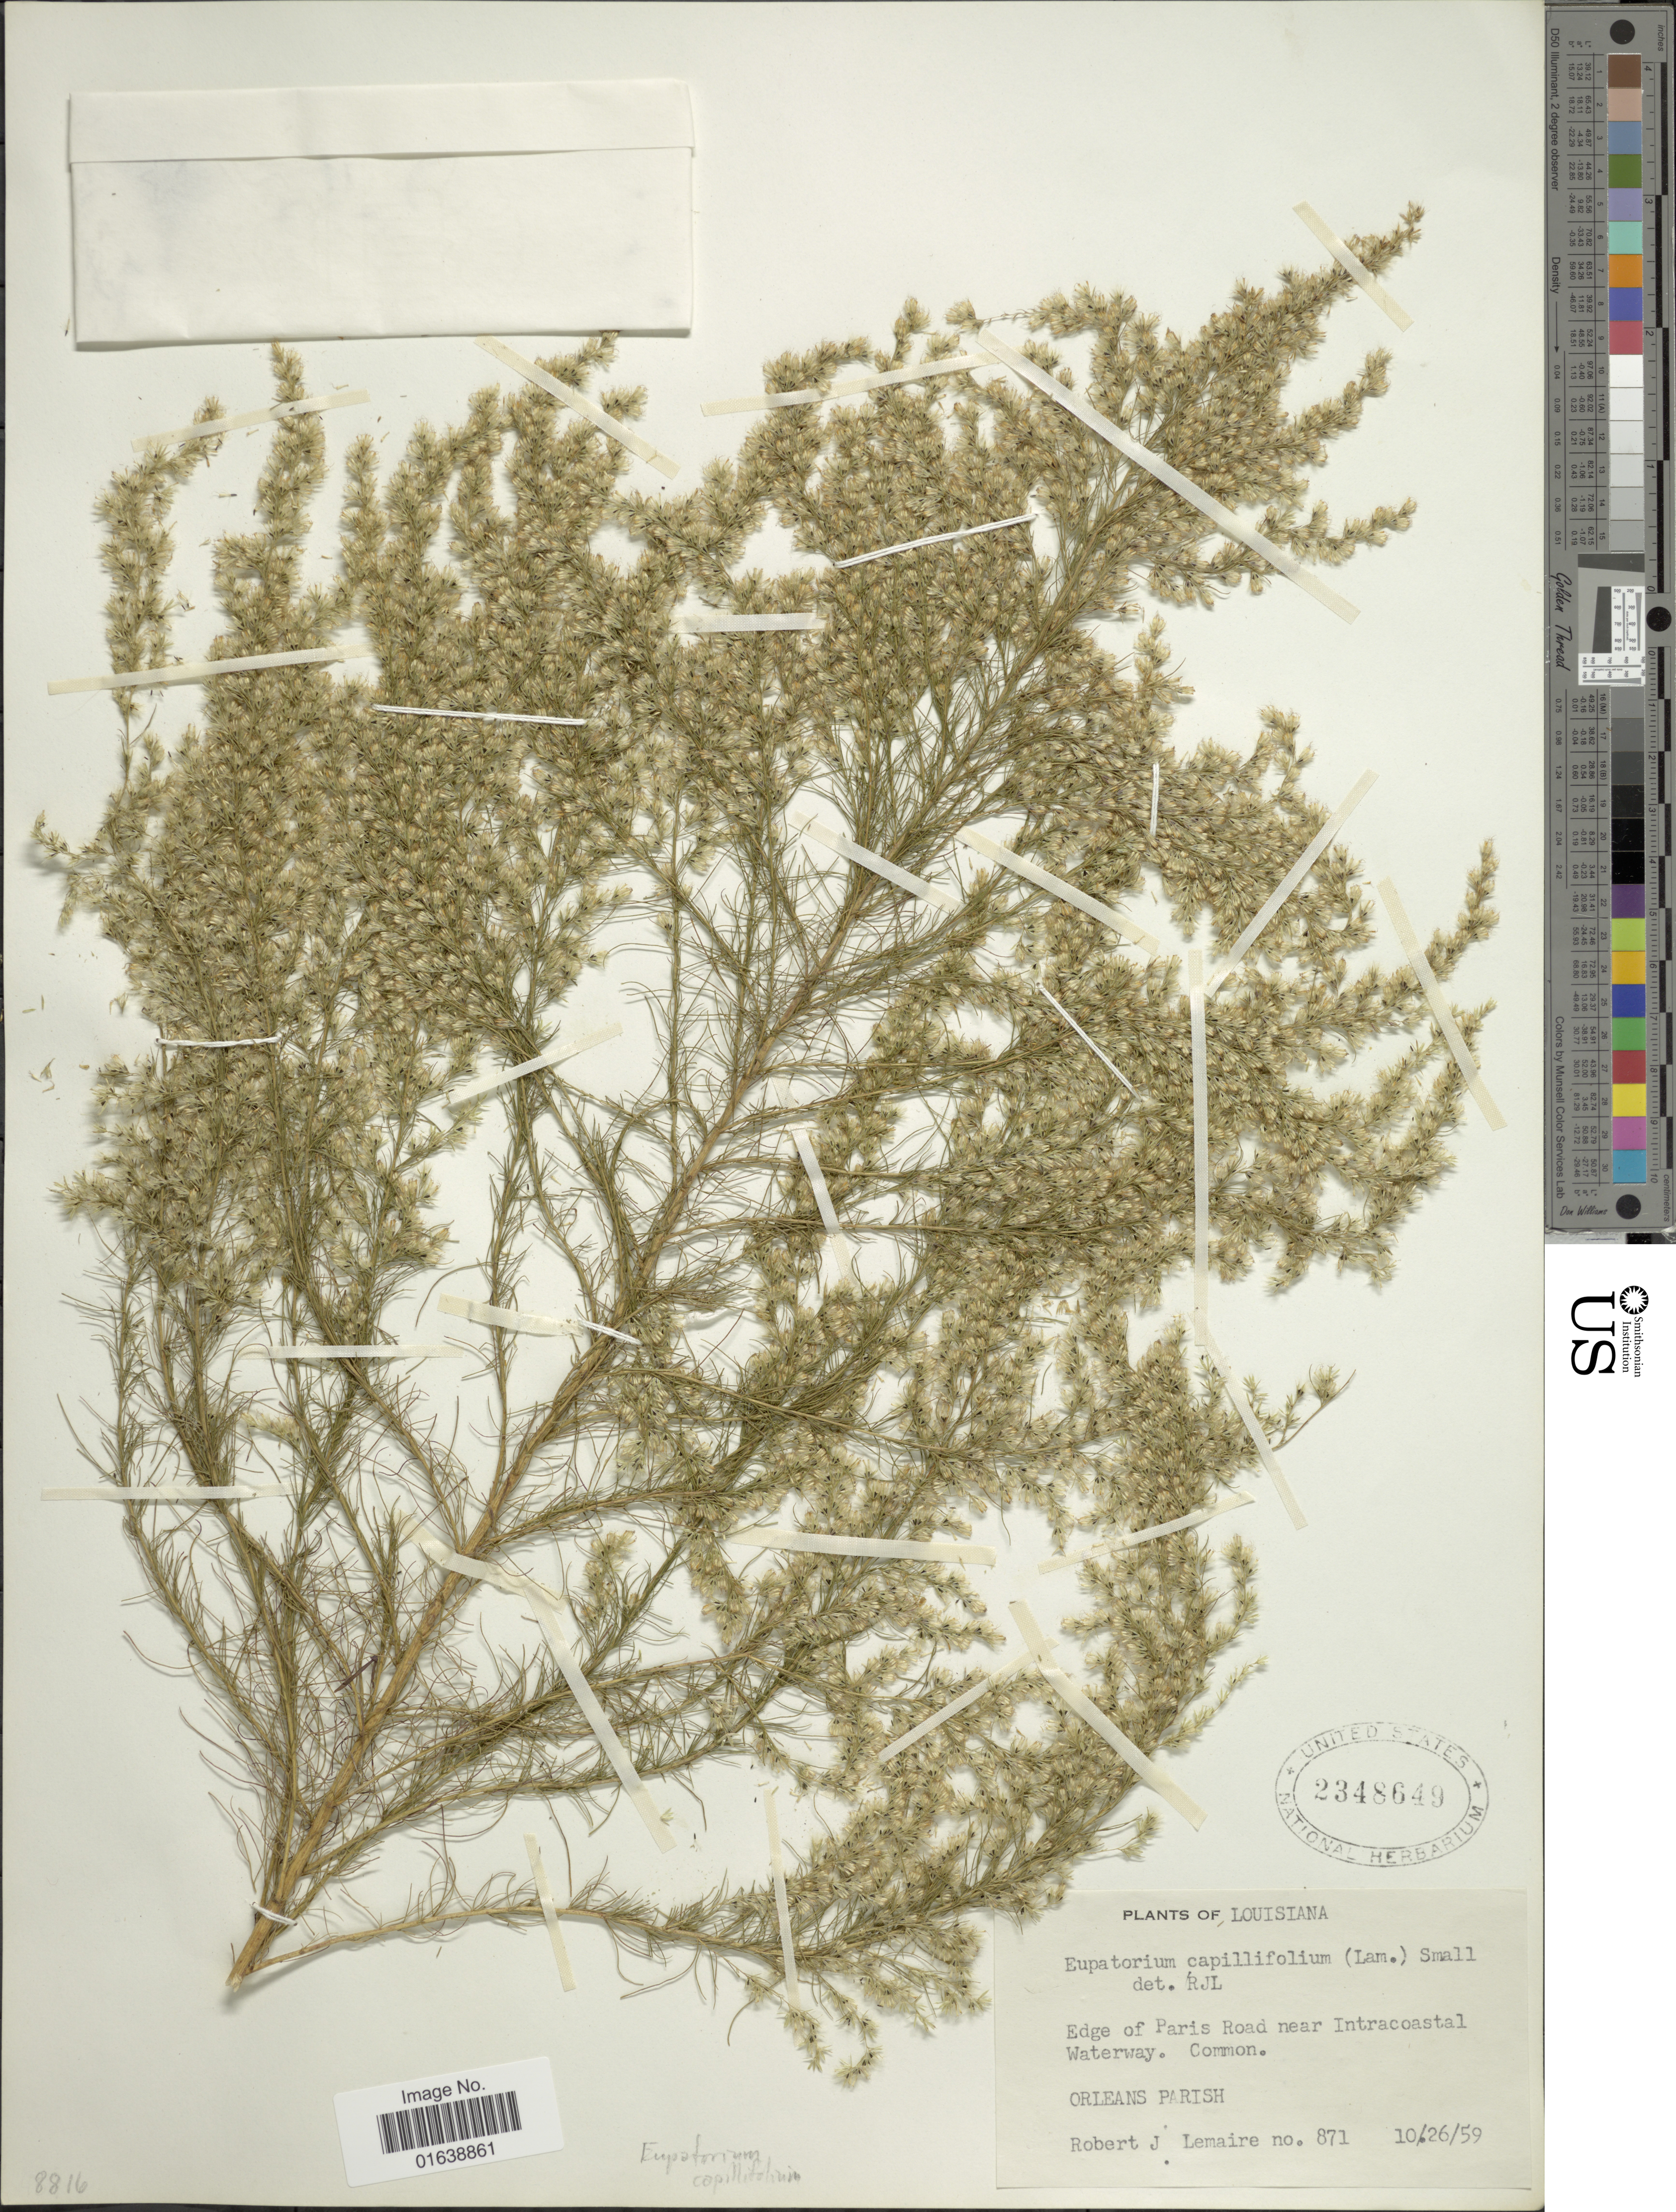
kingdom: Plantae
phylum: Tracheophyta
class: Magnoliopsida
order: Asterales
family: Asteraceae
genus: Eupatorium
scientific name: Eupatorium capillifolium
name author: (Lam.) Small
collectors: R. J. Lemaire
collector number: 871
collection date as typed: Transcribed d/m/y: 26/10/59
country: United States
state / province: Louisiana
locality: Louisiana. Edge of Paris Road near Intracoastal Waterway. Orleans Parish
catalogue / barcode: US 2348649